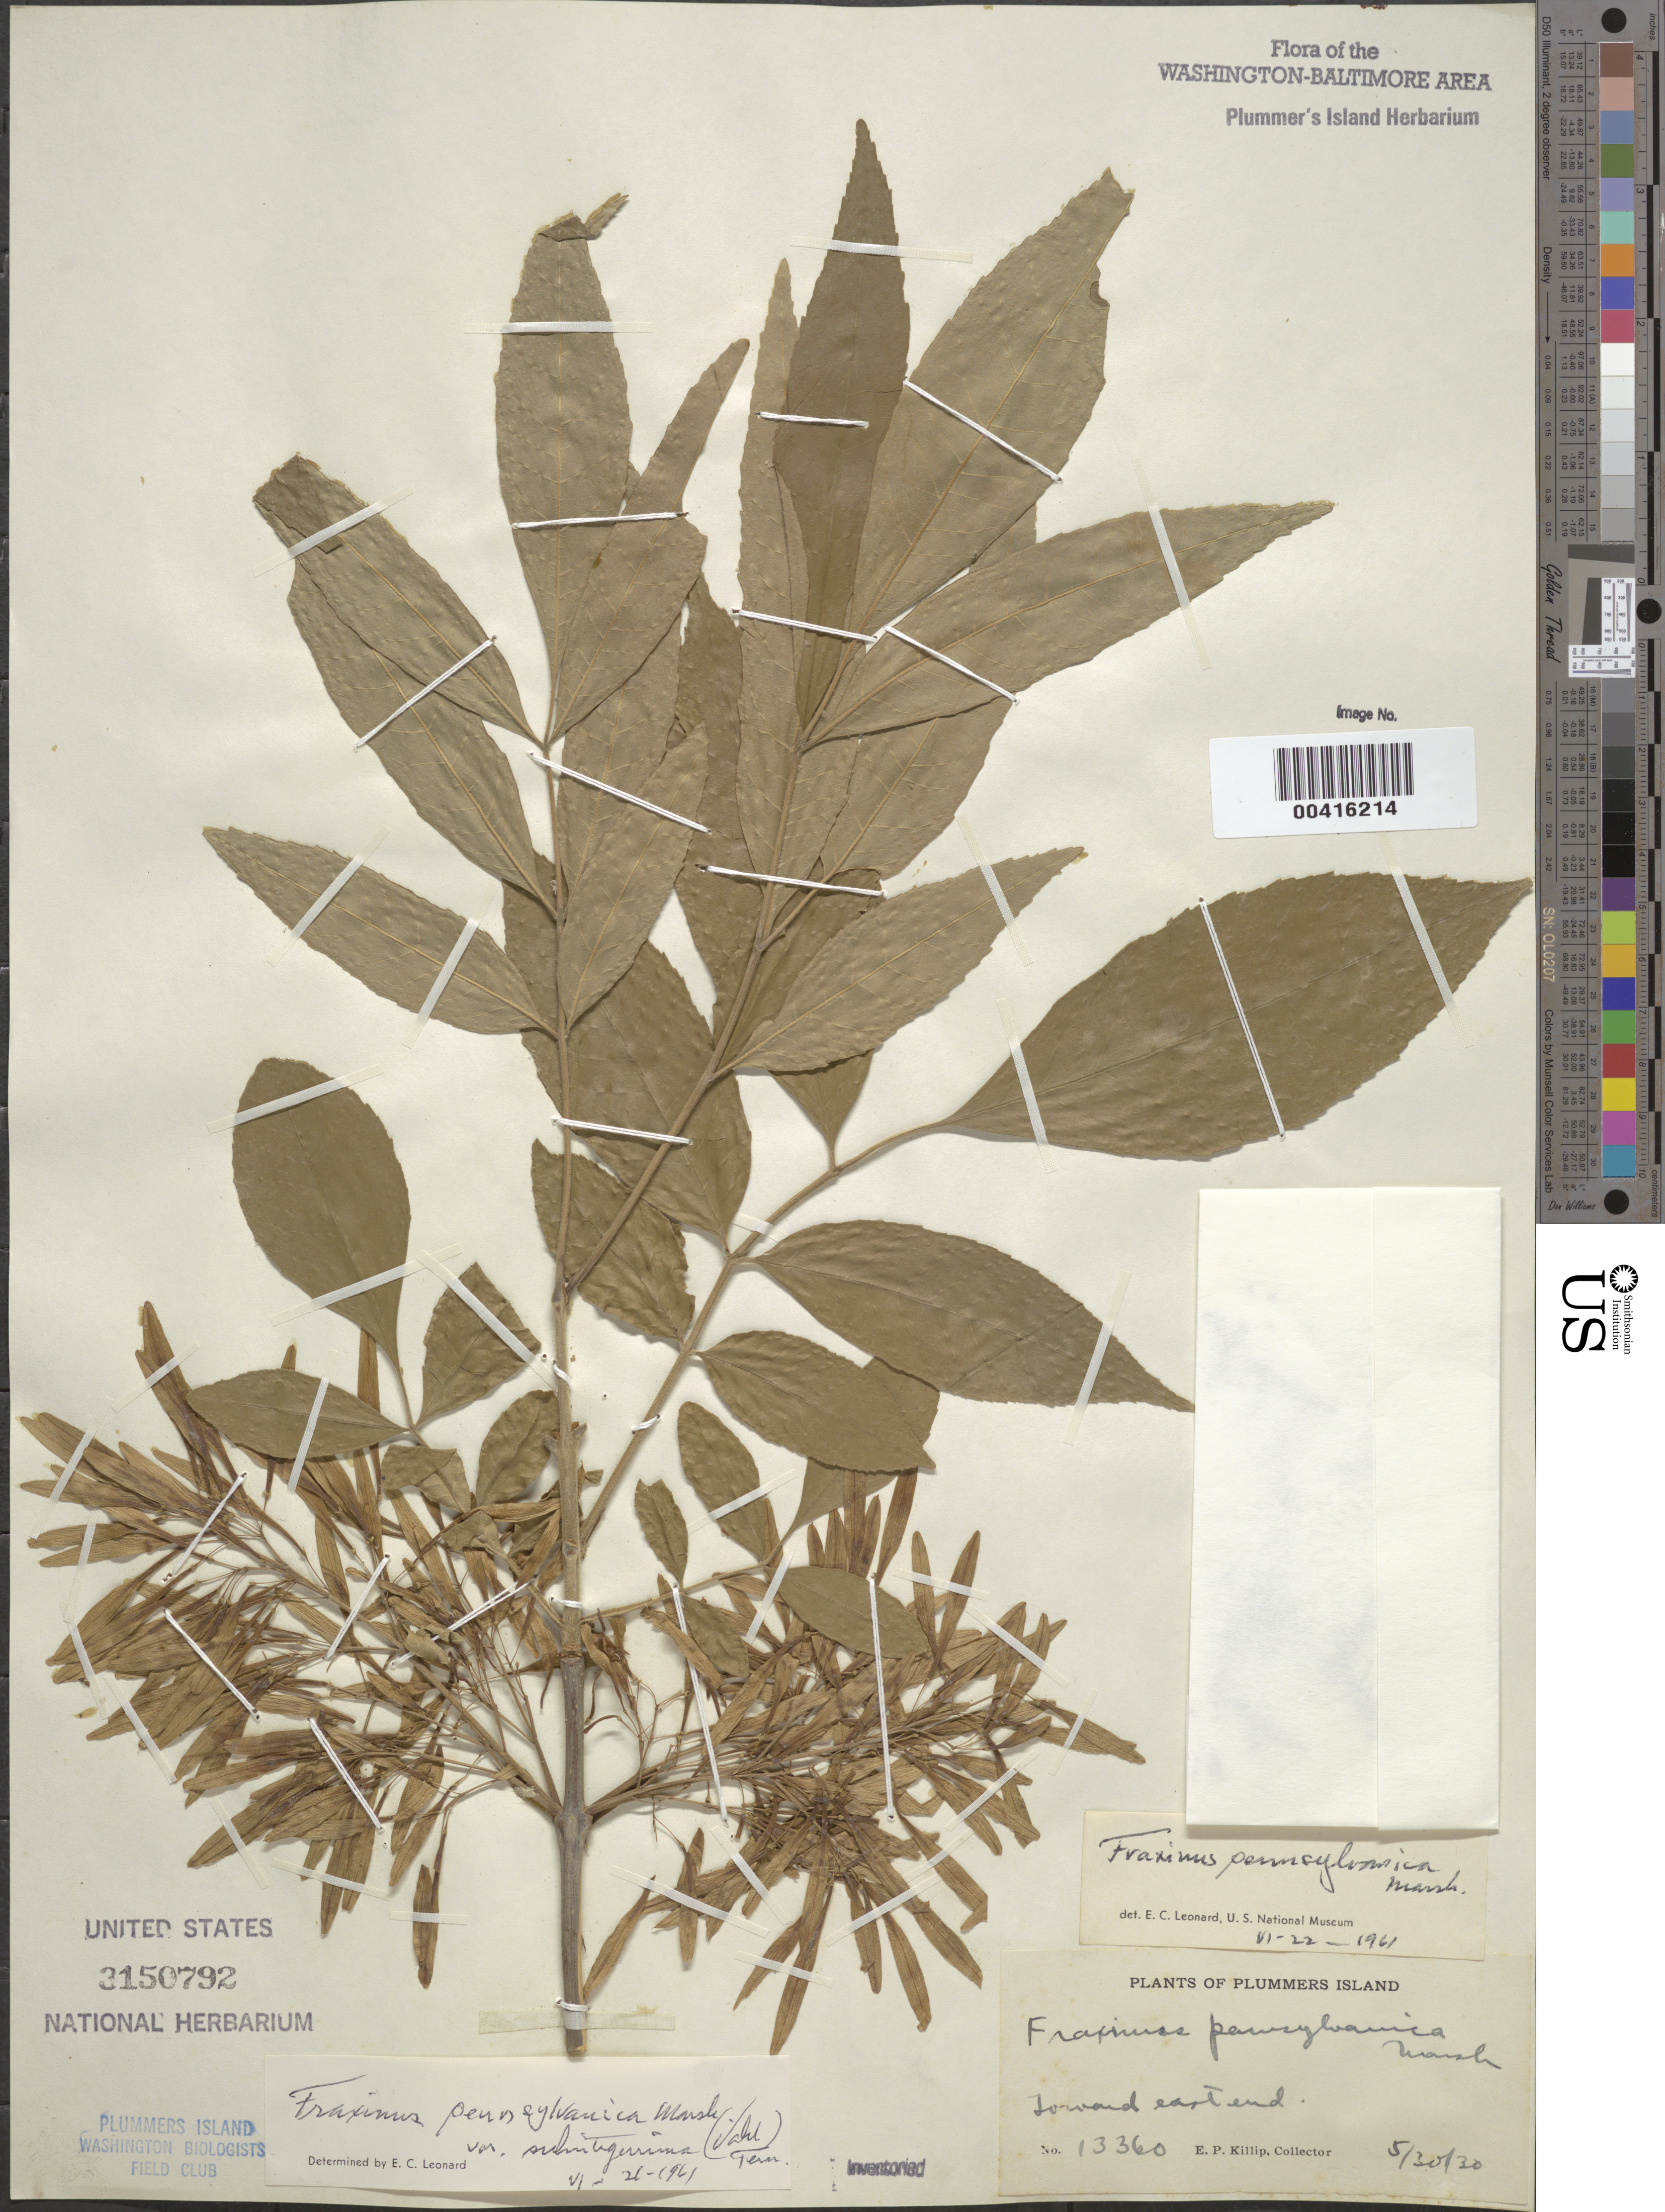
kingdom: Plantae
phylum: Tracheophyta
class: Magnoliopsida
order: Lamiales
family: Oleaceae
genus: Fraxinus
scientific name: Fraxinus pennsylvanica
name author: Marshall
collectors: E. P. Killip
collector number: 13360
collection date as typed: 30 May 1930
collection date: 1930-05-30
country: United States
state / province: Maryland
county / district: Montgomery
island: Plummers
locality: Plummer's Island; toward east end C. & O. Canal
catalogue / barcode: US 3150792